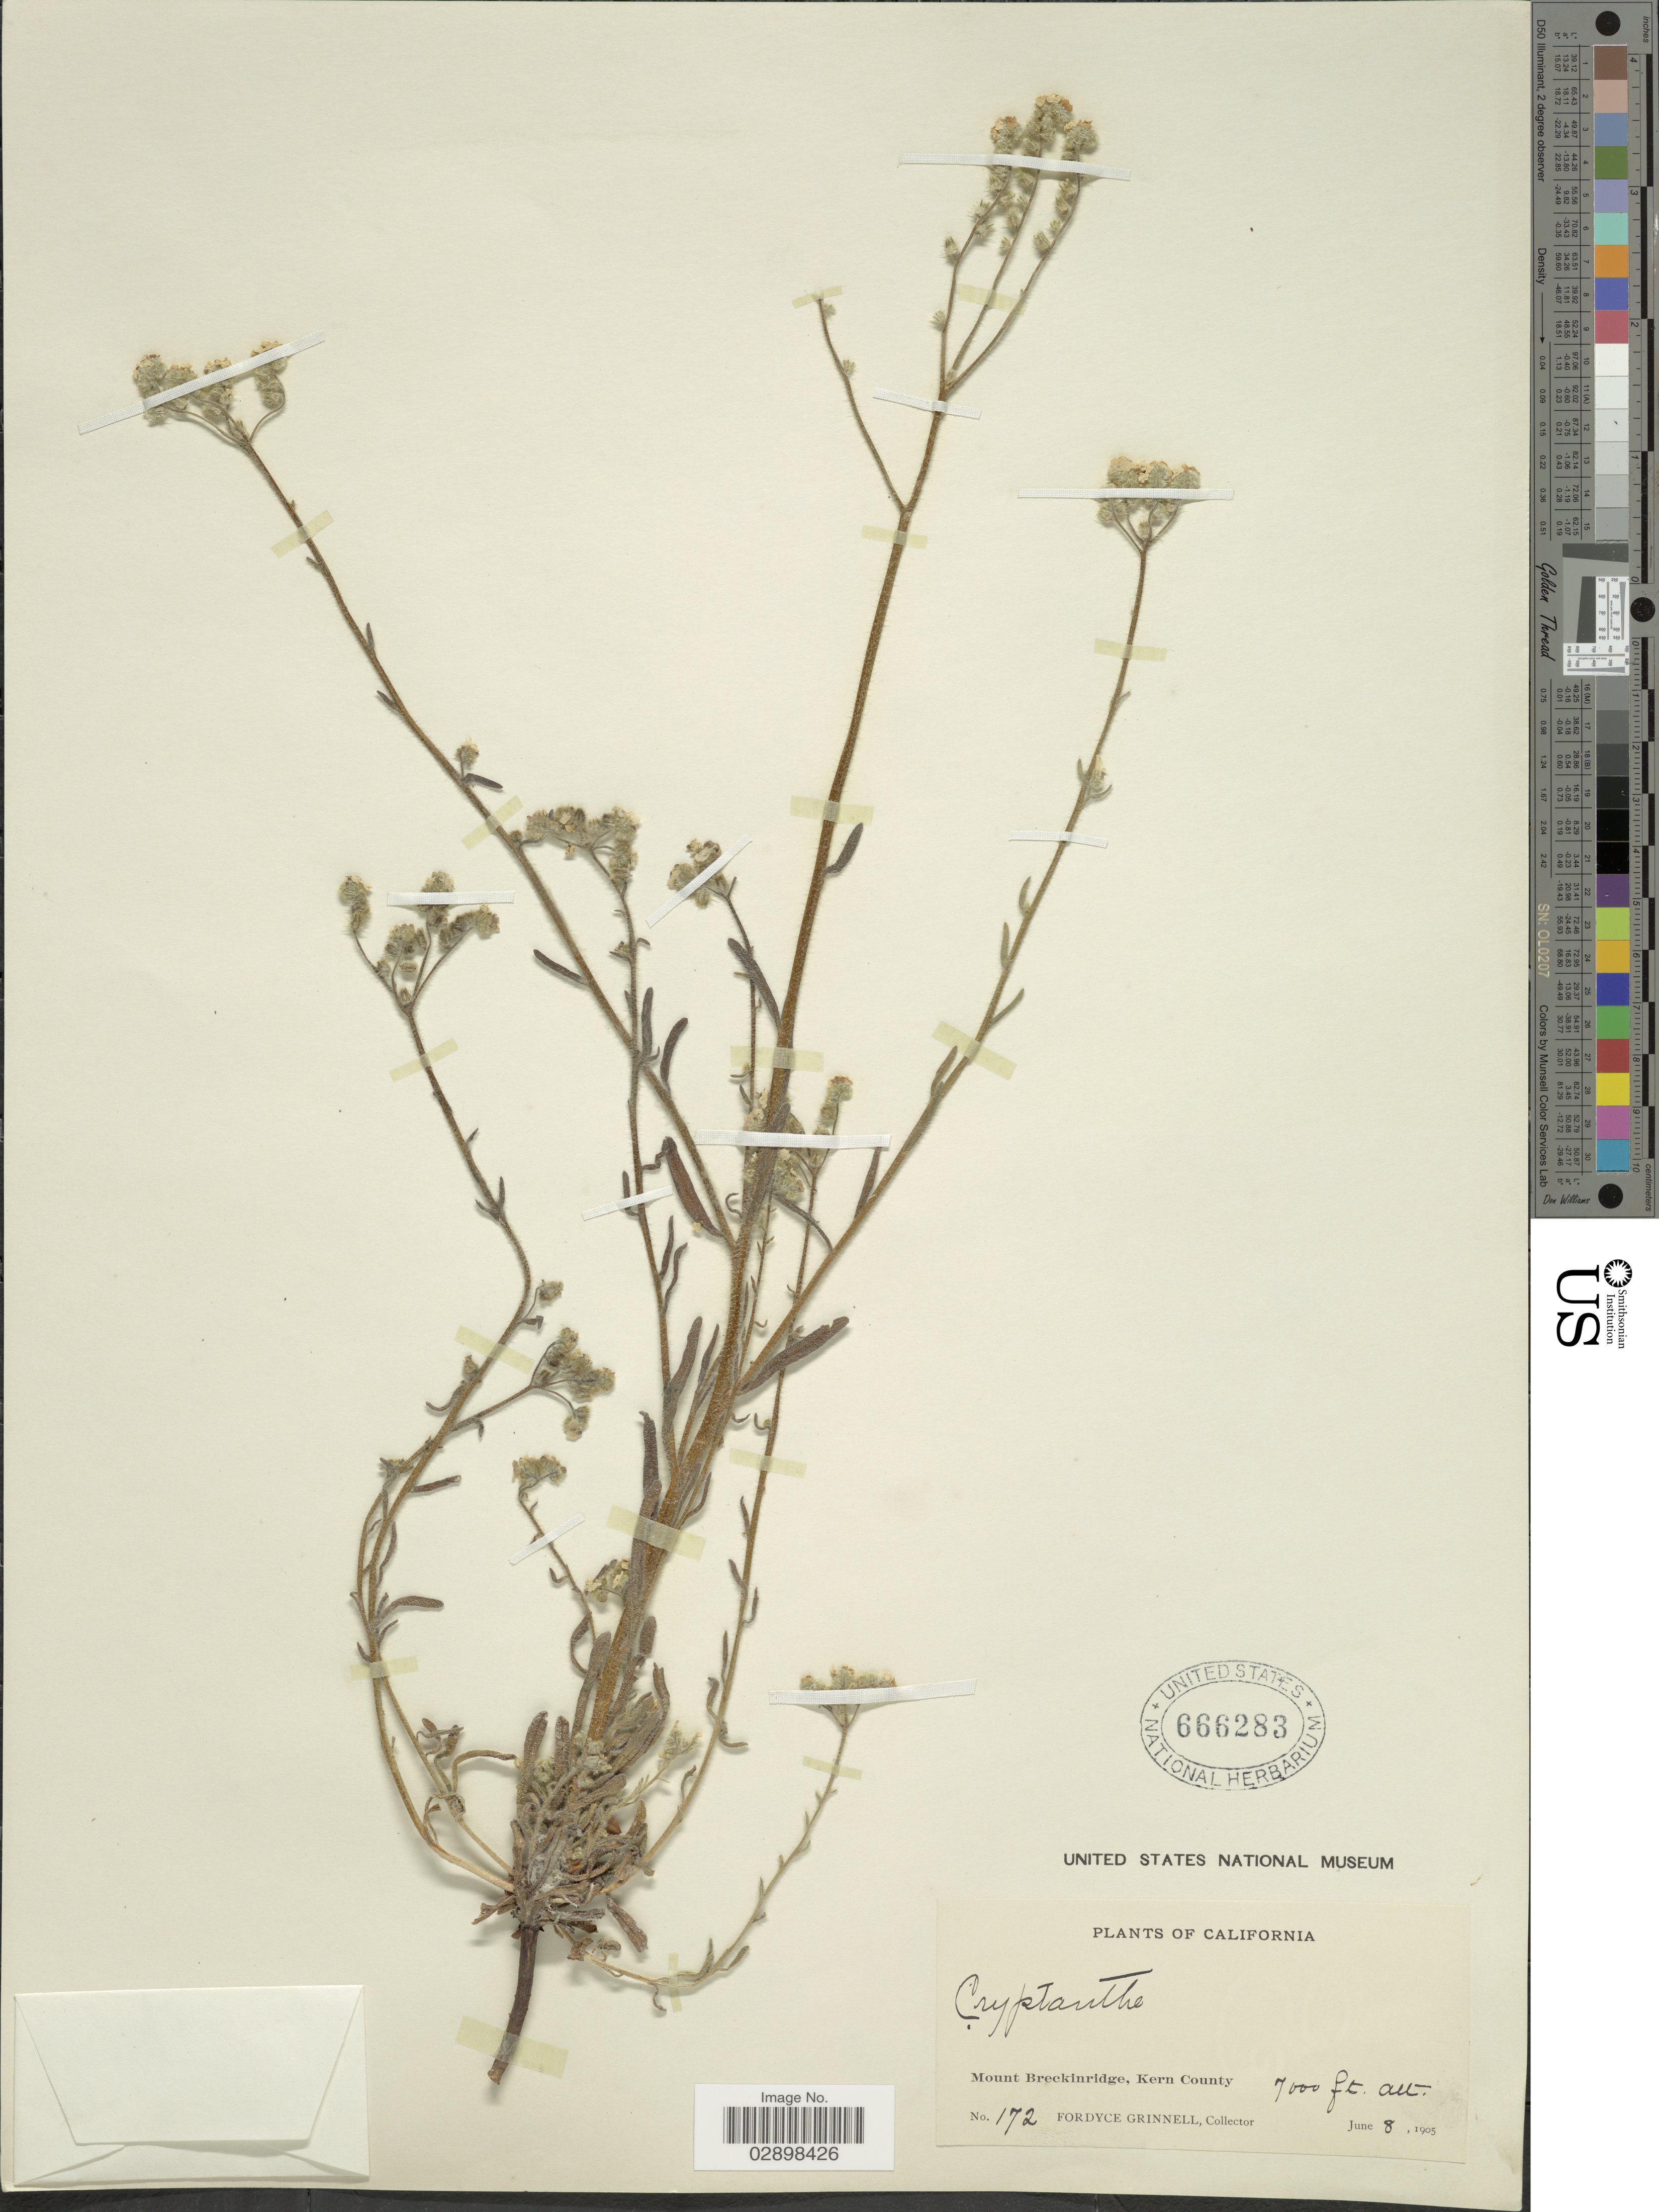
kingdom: Plantae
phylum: Tracheophyta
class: Magnoliopsida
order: Boraginales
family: Boraginaceae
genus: Cryptantha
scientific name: Cryptantha sp.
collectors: F. Grinnell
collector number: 172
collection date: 1905-06-08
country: United States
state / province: California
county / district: Kern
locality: Mount Breckinridge, Kern County.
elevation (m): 2134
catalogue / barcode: US 666283